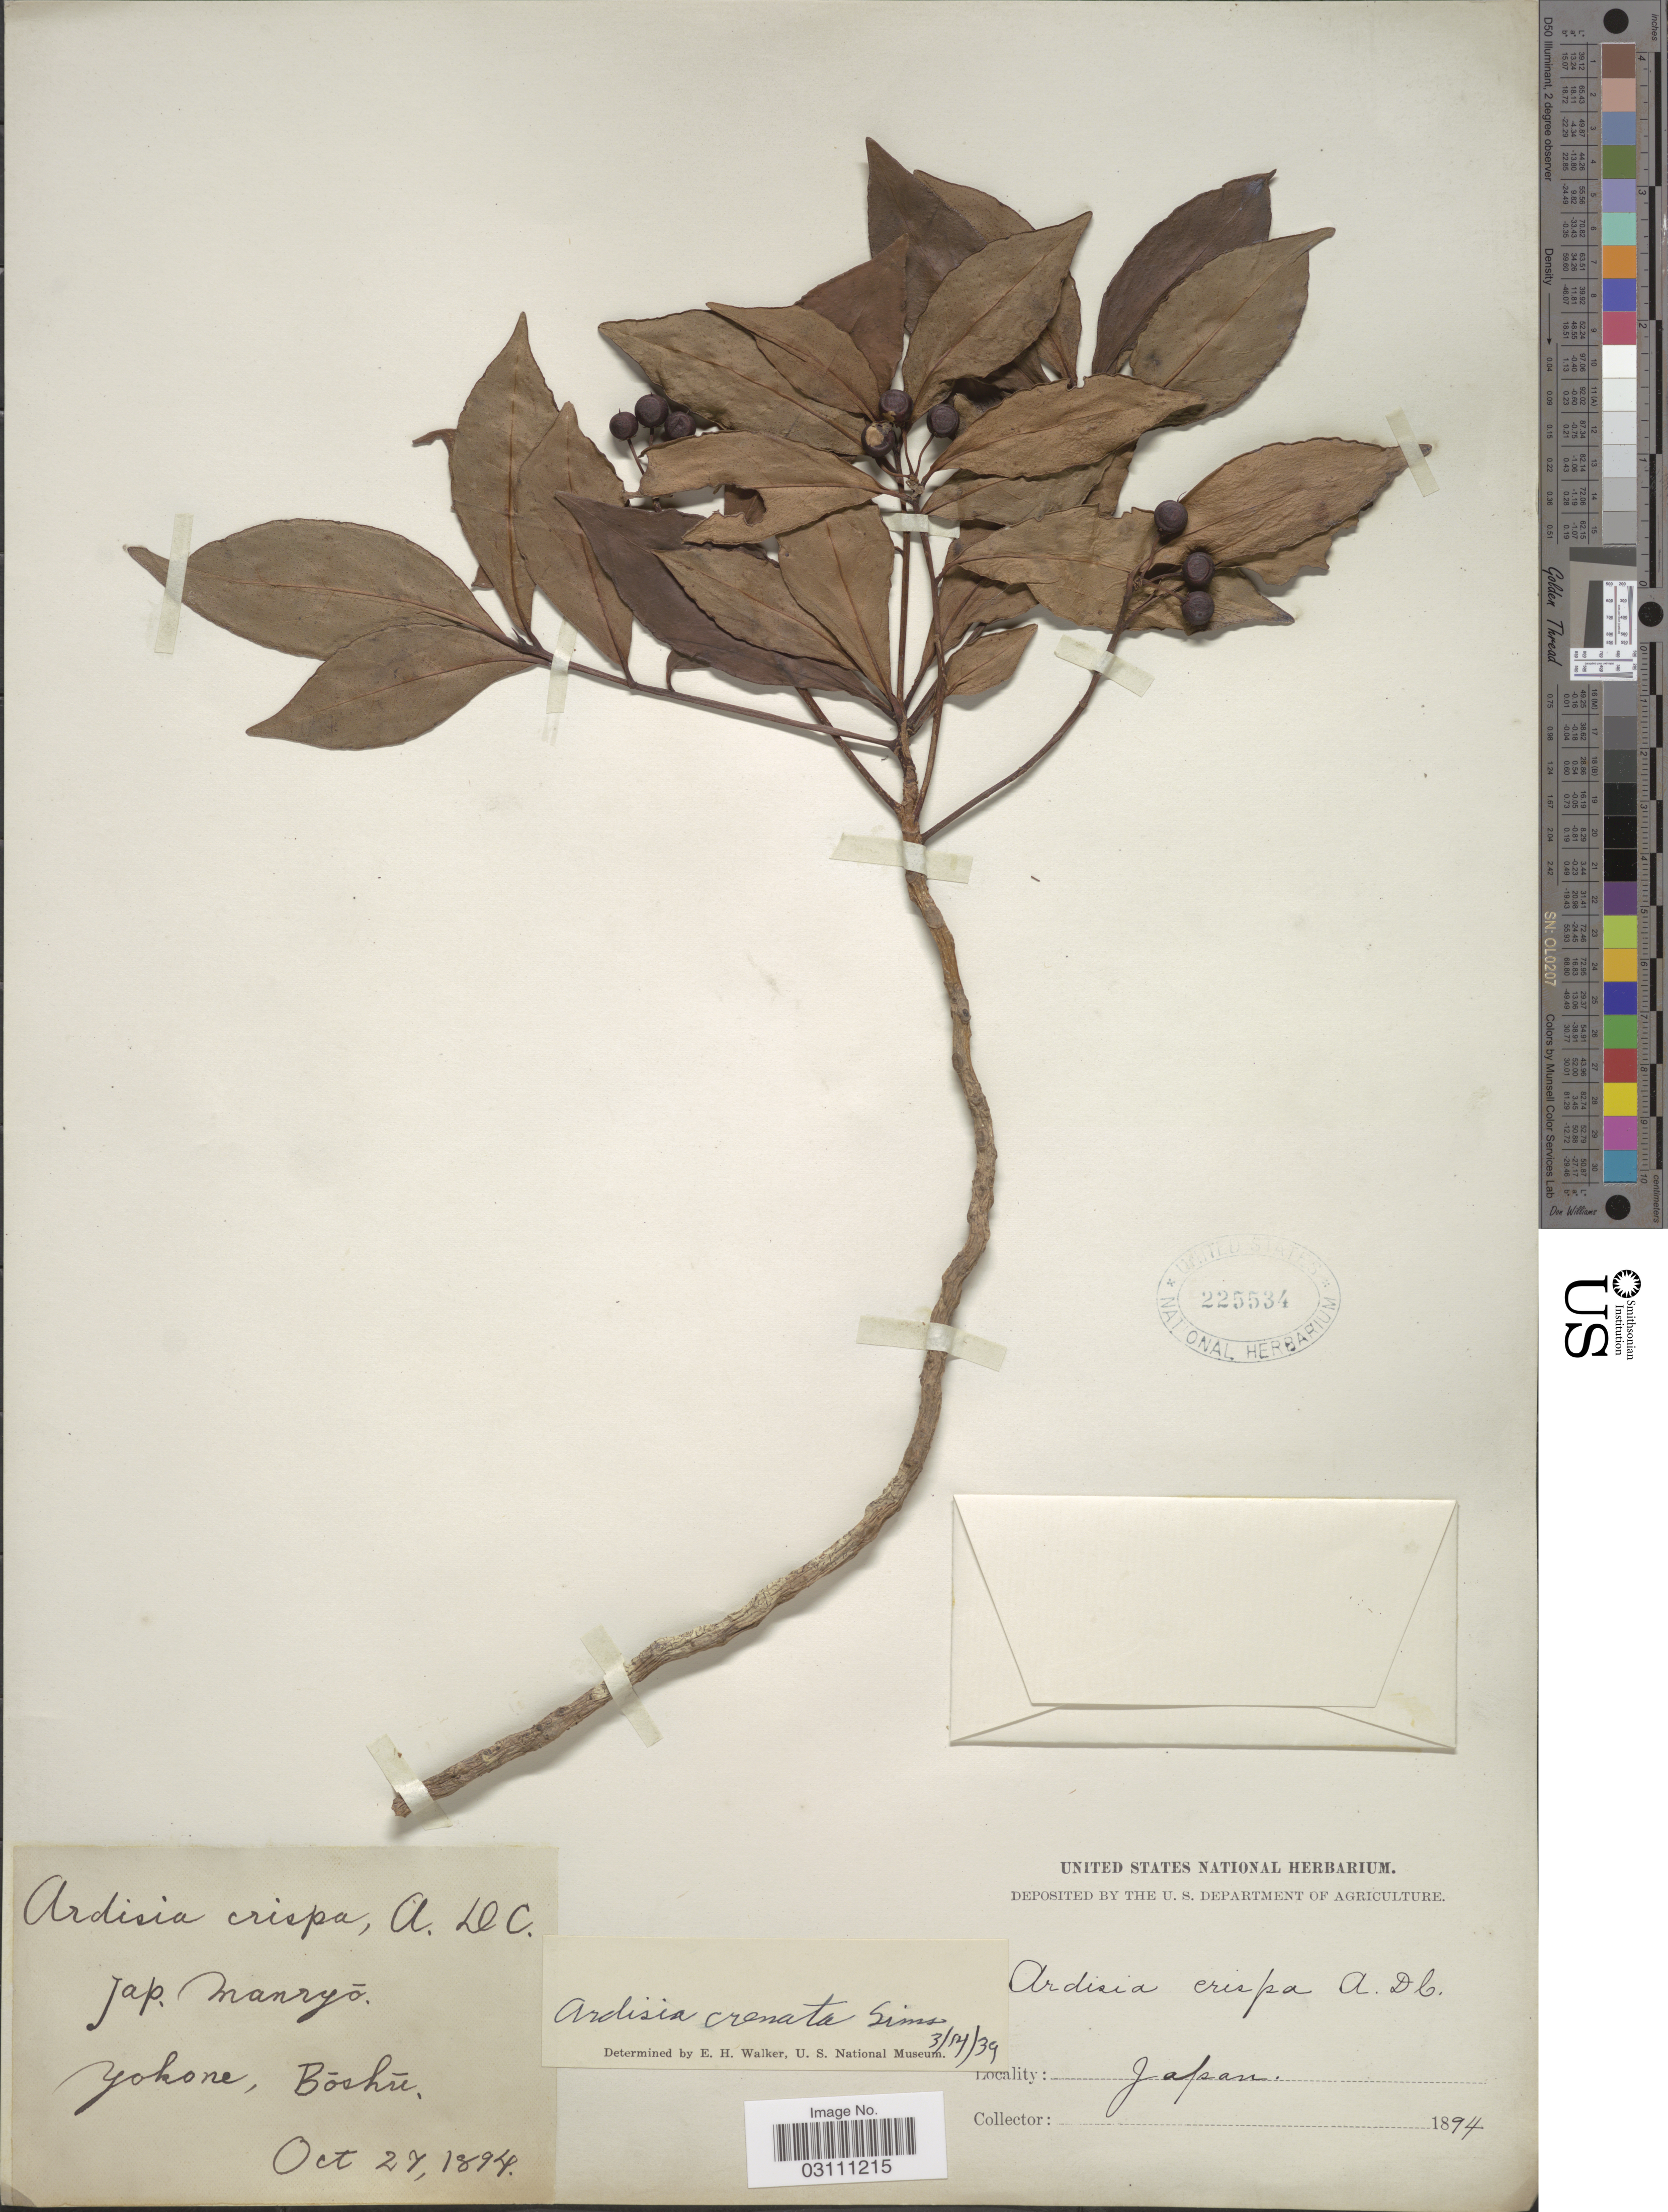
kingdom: Plantae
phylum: Tracheophyta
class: Magnoliopsida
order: Ericales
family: Primulaceae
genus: Ardisia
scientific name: Ardisia crenata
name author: Sims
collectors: ex herb. United States National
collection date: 1894-10-27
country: Japan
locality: Yokone, Bōshū.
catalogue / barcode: US 225534